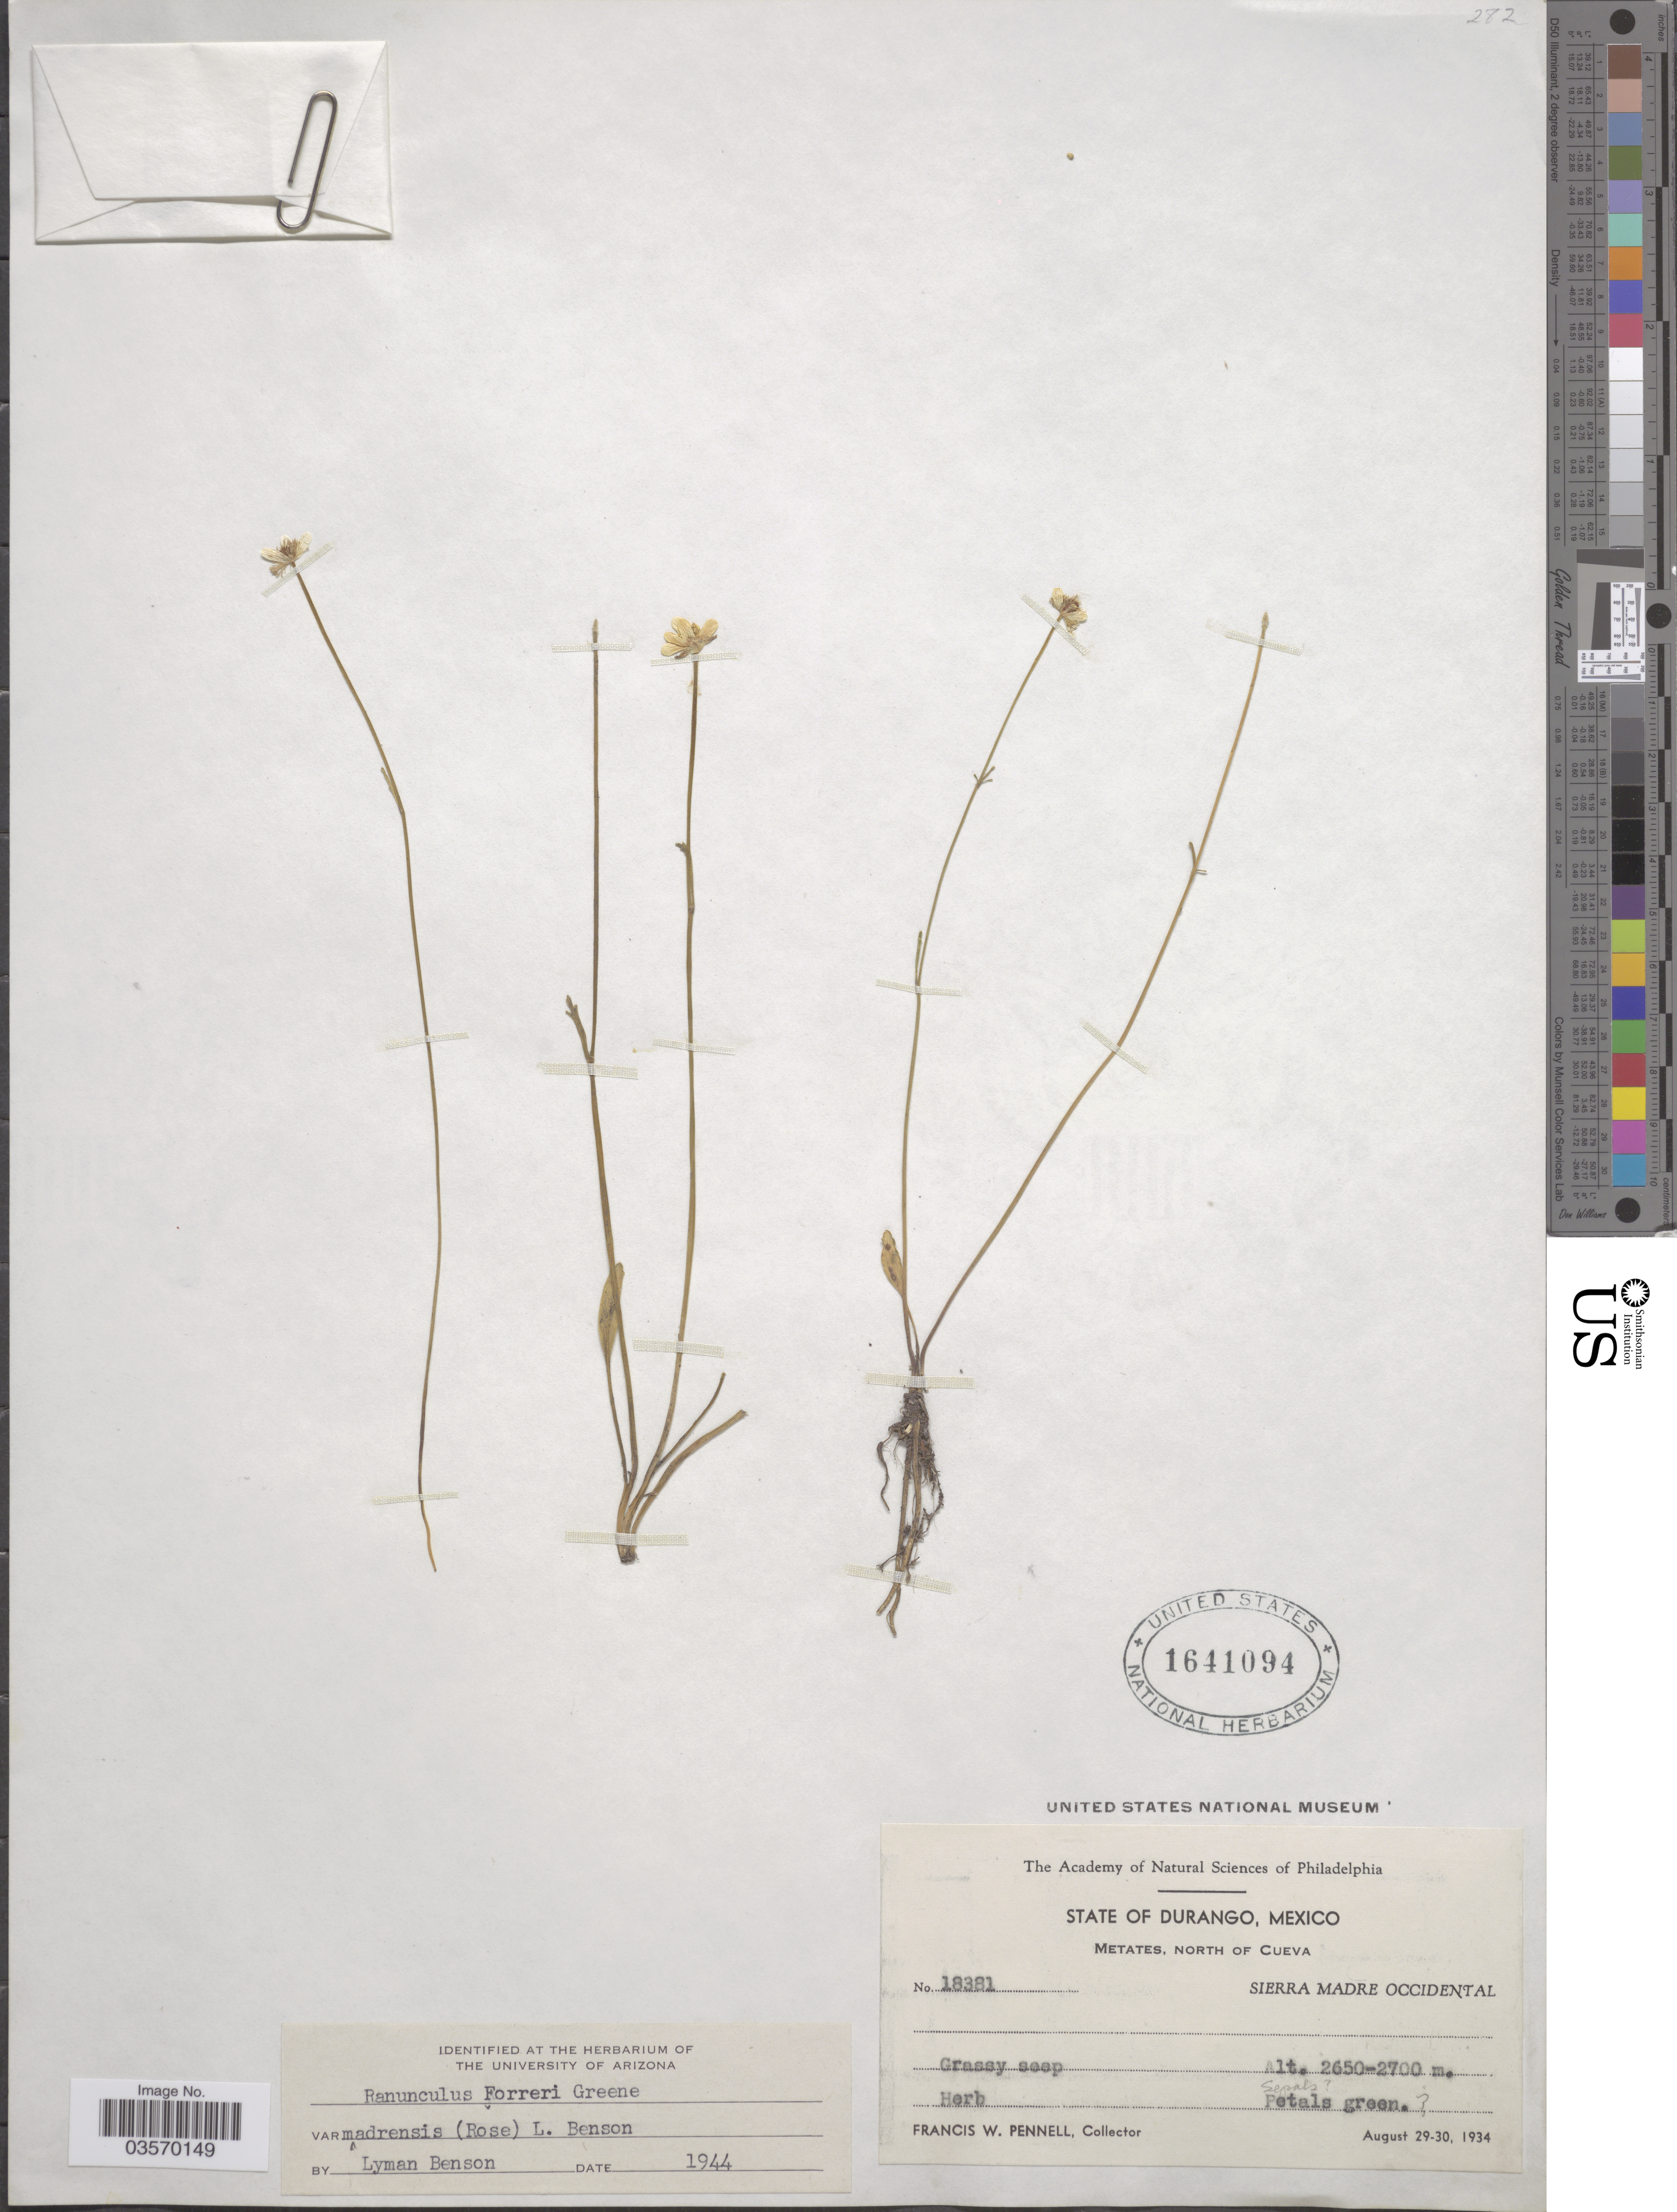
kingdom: Plantae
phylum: Tracheophyta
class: Magnoliopsida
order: Ranunculales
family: Ranunculaceae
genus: Ranunculus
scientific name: Ranunculus forreri var. madrensis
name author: (Rose) L.D. Benson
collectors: F. W. Pennell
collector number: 18381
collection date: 1934-08-29/1934-08-30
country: Mexico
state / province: Durango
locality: Metates, North of Cueva. Sierra Madre Occidental.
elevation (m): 2650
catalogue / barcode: US 1641094